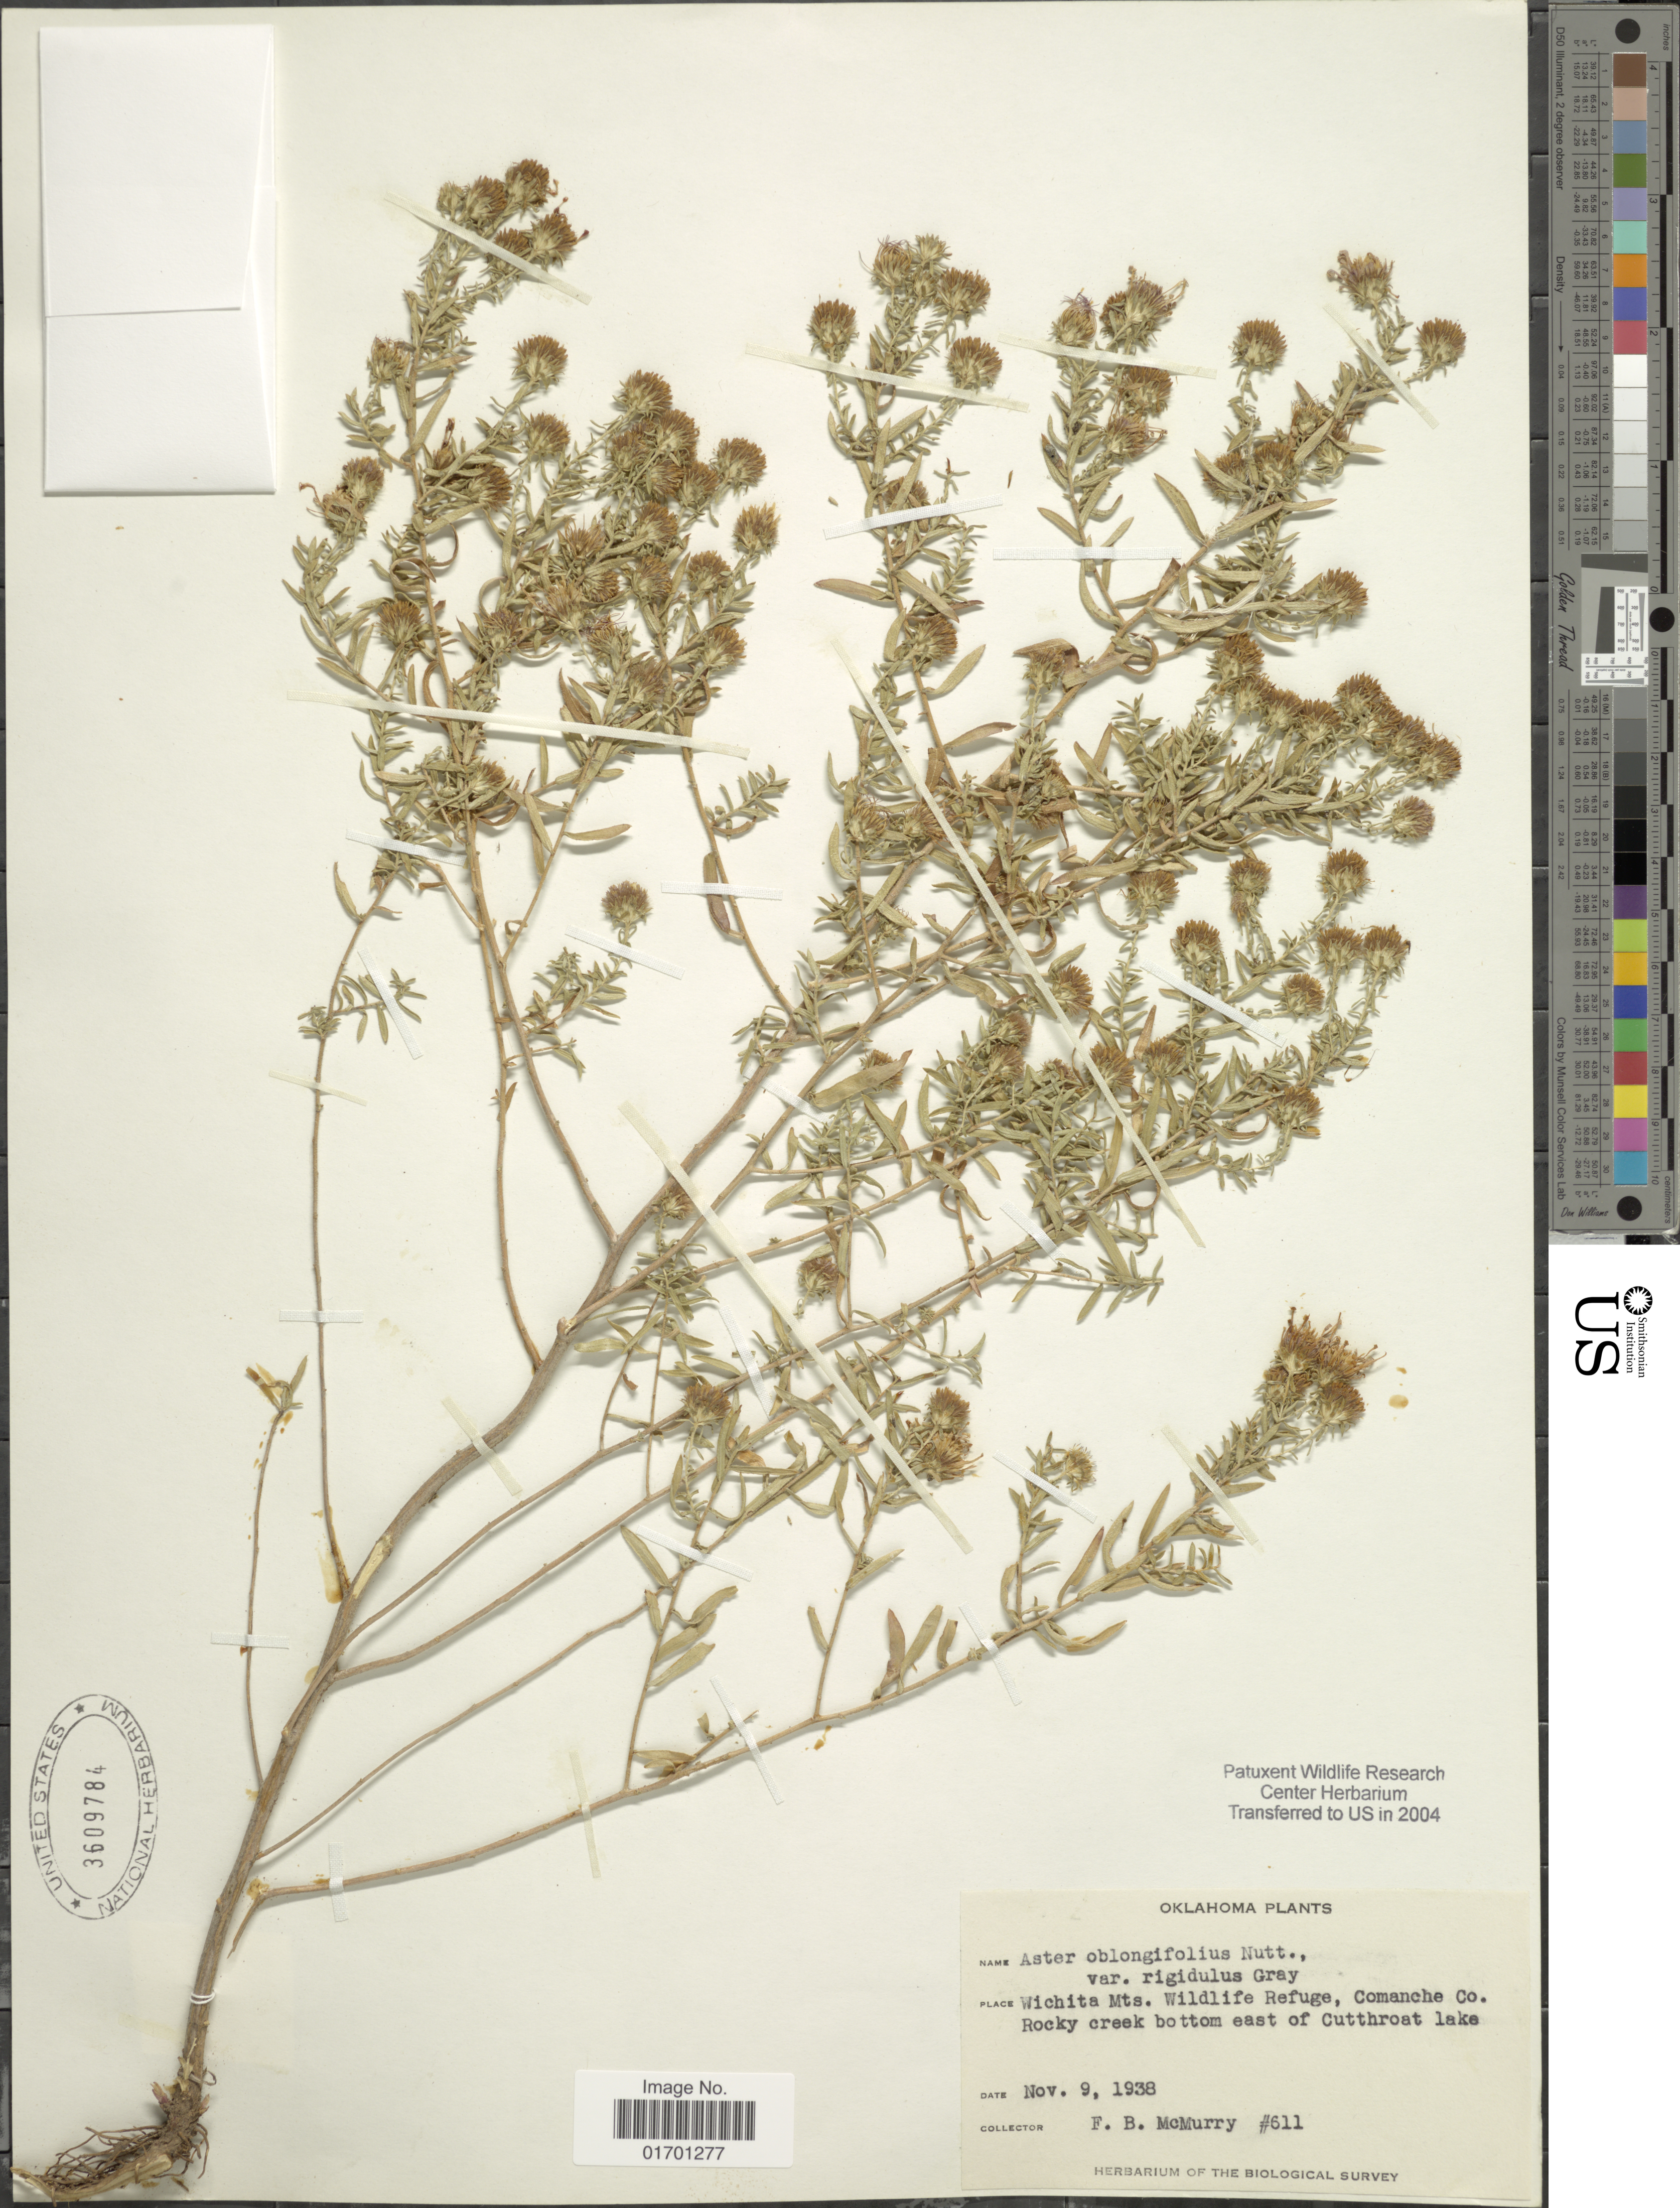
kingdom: Plantae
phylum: Tracheophyta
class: Magnoliopsida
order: Asterales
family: Asteraceae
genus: Symphyotrichum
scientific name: Symphyotrichum oblongifolium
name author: (Nutt.) G.L. Nesom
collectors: F. B. McMurry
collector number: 611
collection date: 1938-11-09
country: United States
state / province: Oklahoma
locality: Wichita mts. Wildlife Refuge, Comanche Co Rocky creek Bottom east of Cutthroat lake.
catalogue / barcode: US 3609784